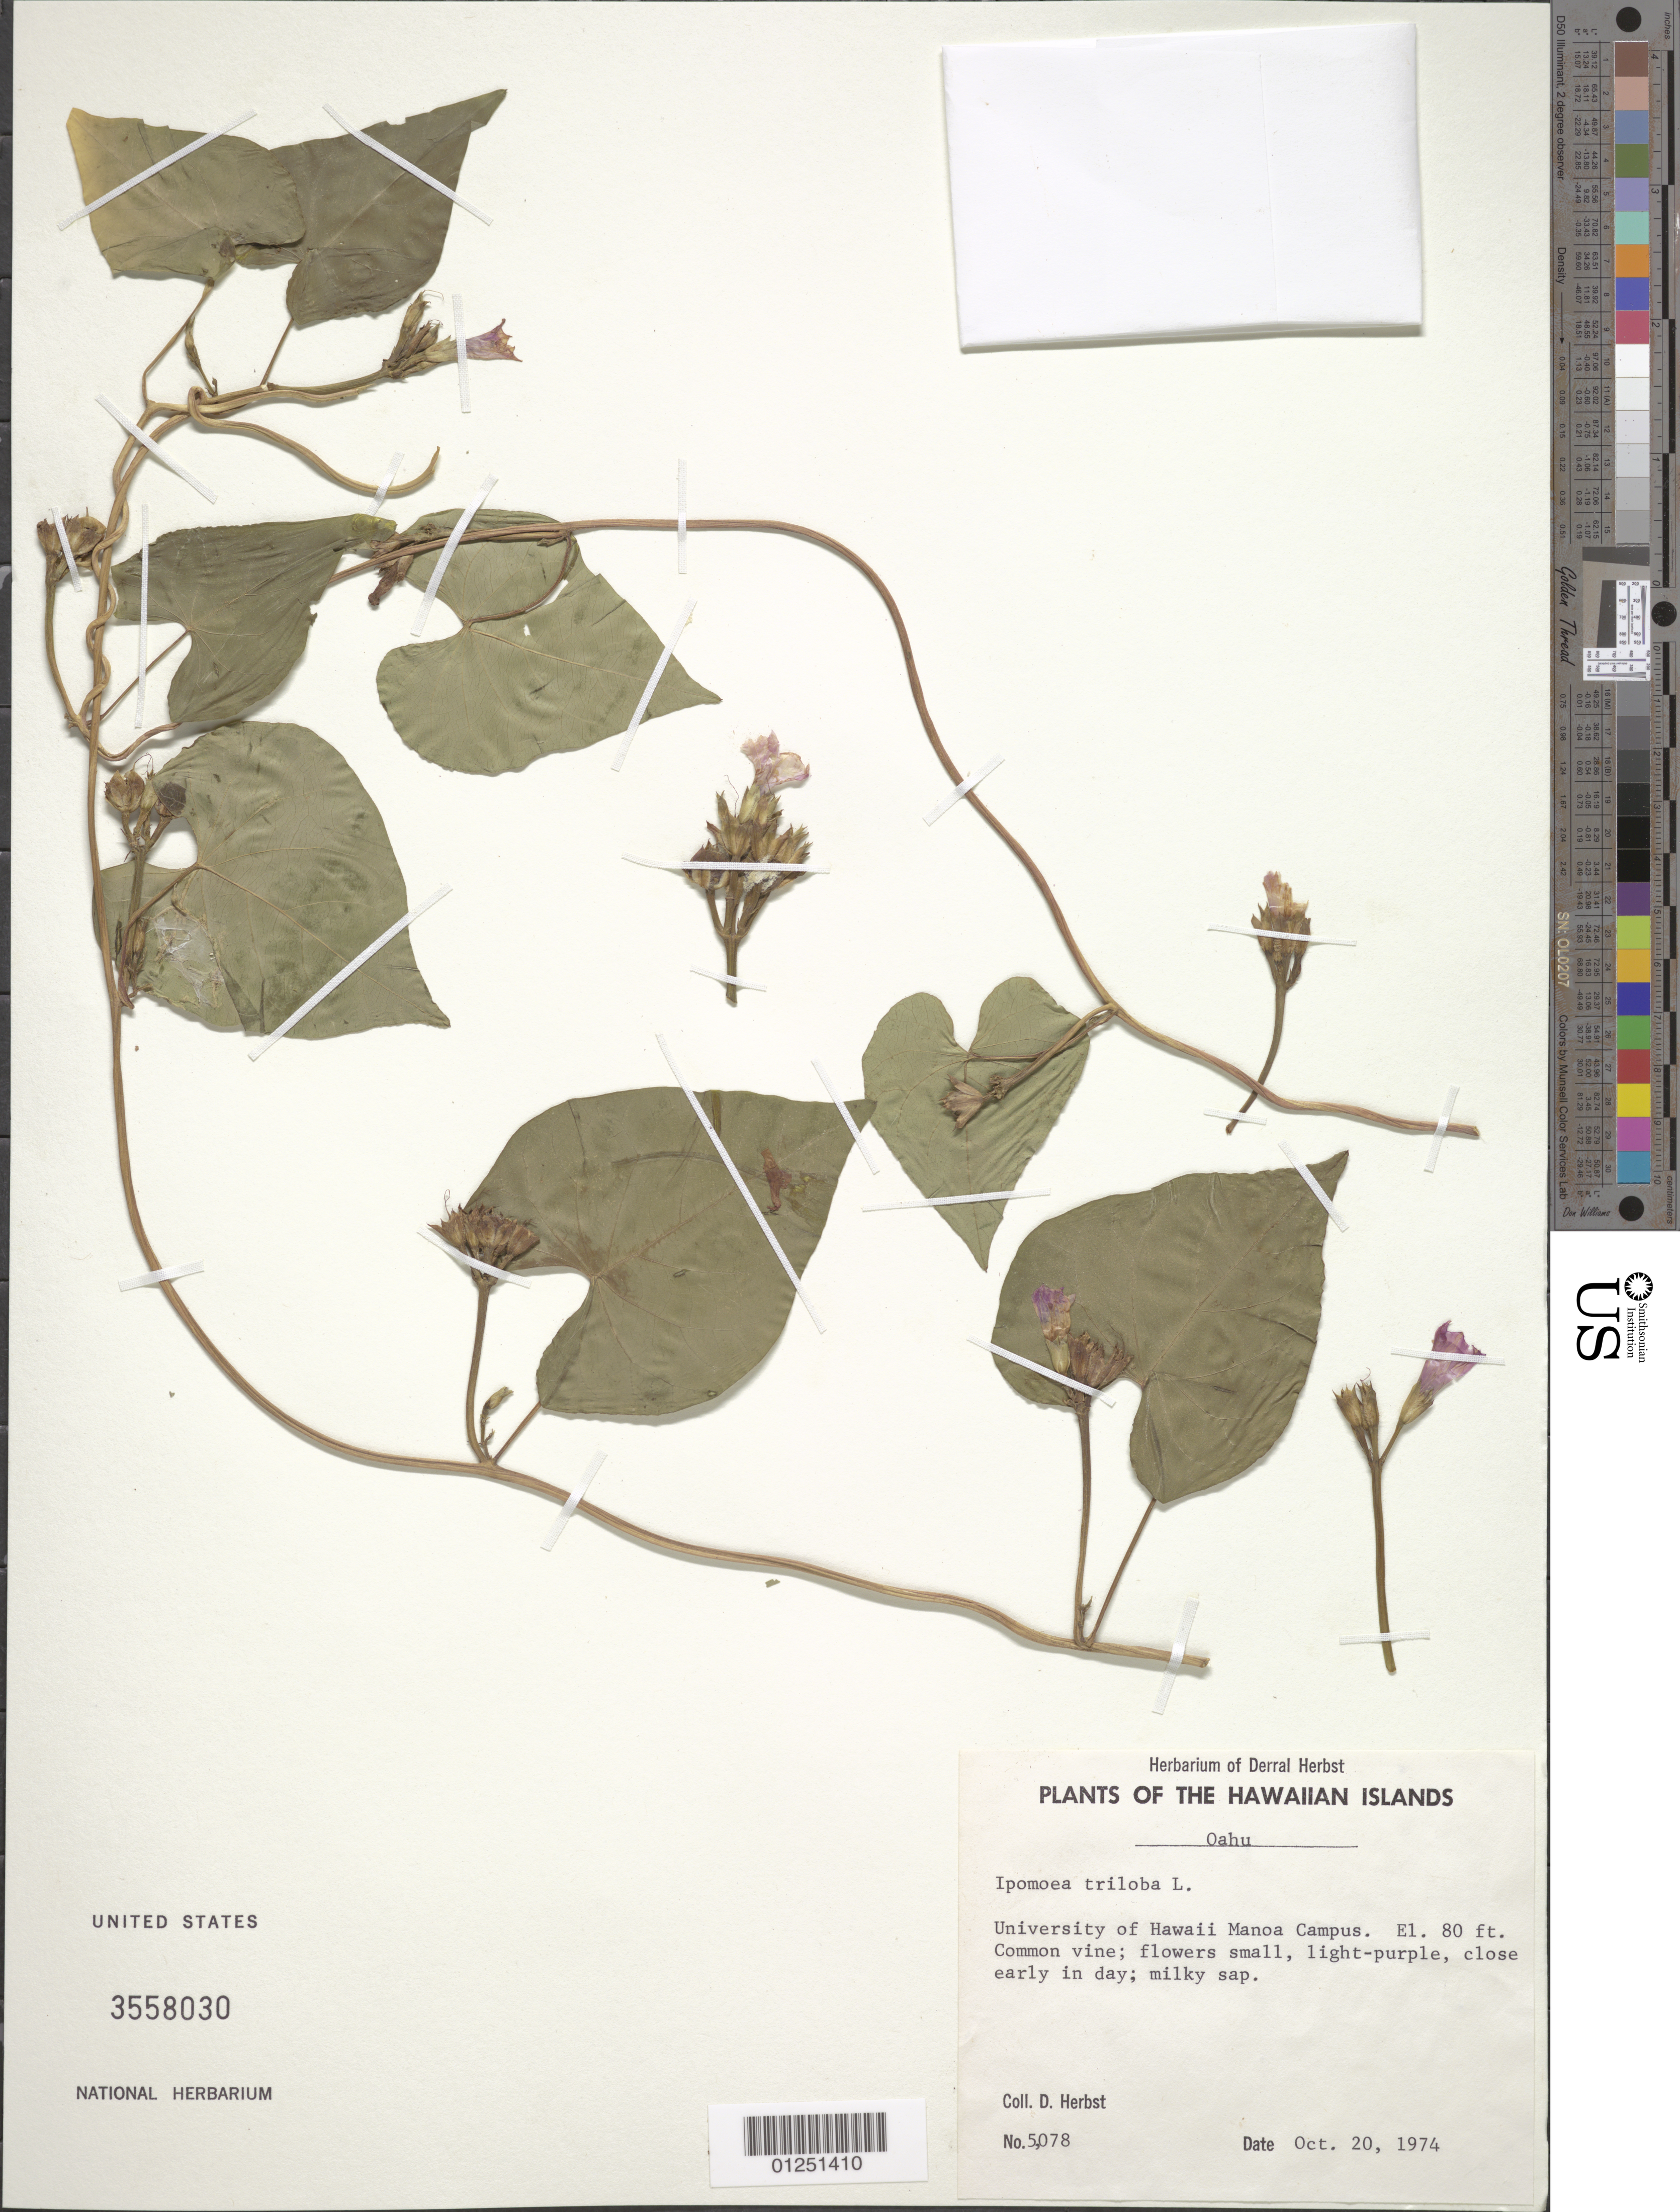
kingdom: Plantae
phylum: Tracheophyta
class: Magnoliopsida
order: Solanales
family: Convolvulaceae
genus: Ipomoea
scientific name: Ipomoea triloba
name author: L.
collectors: D. R. Herbst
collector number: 5078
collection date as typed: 20 Oct 1974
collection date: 1974-10-20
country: United States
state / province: Hawaii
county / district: Honolulu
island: Oahu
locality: University of Hawaii, Manoa Campus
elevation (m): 24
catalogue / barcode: US 3558030